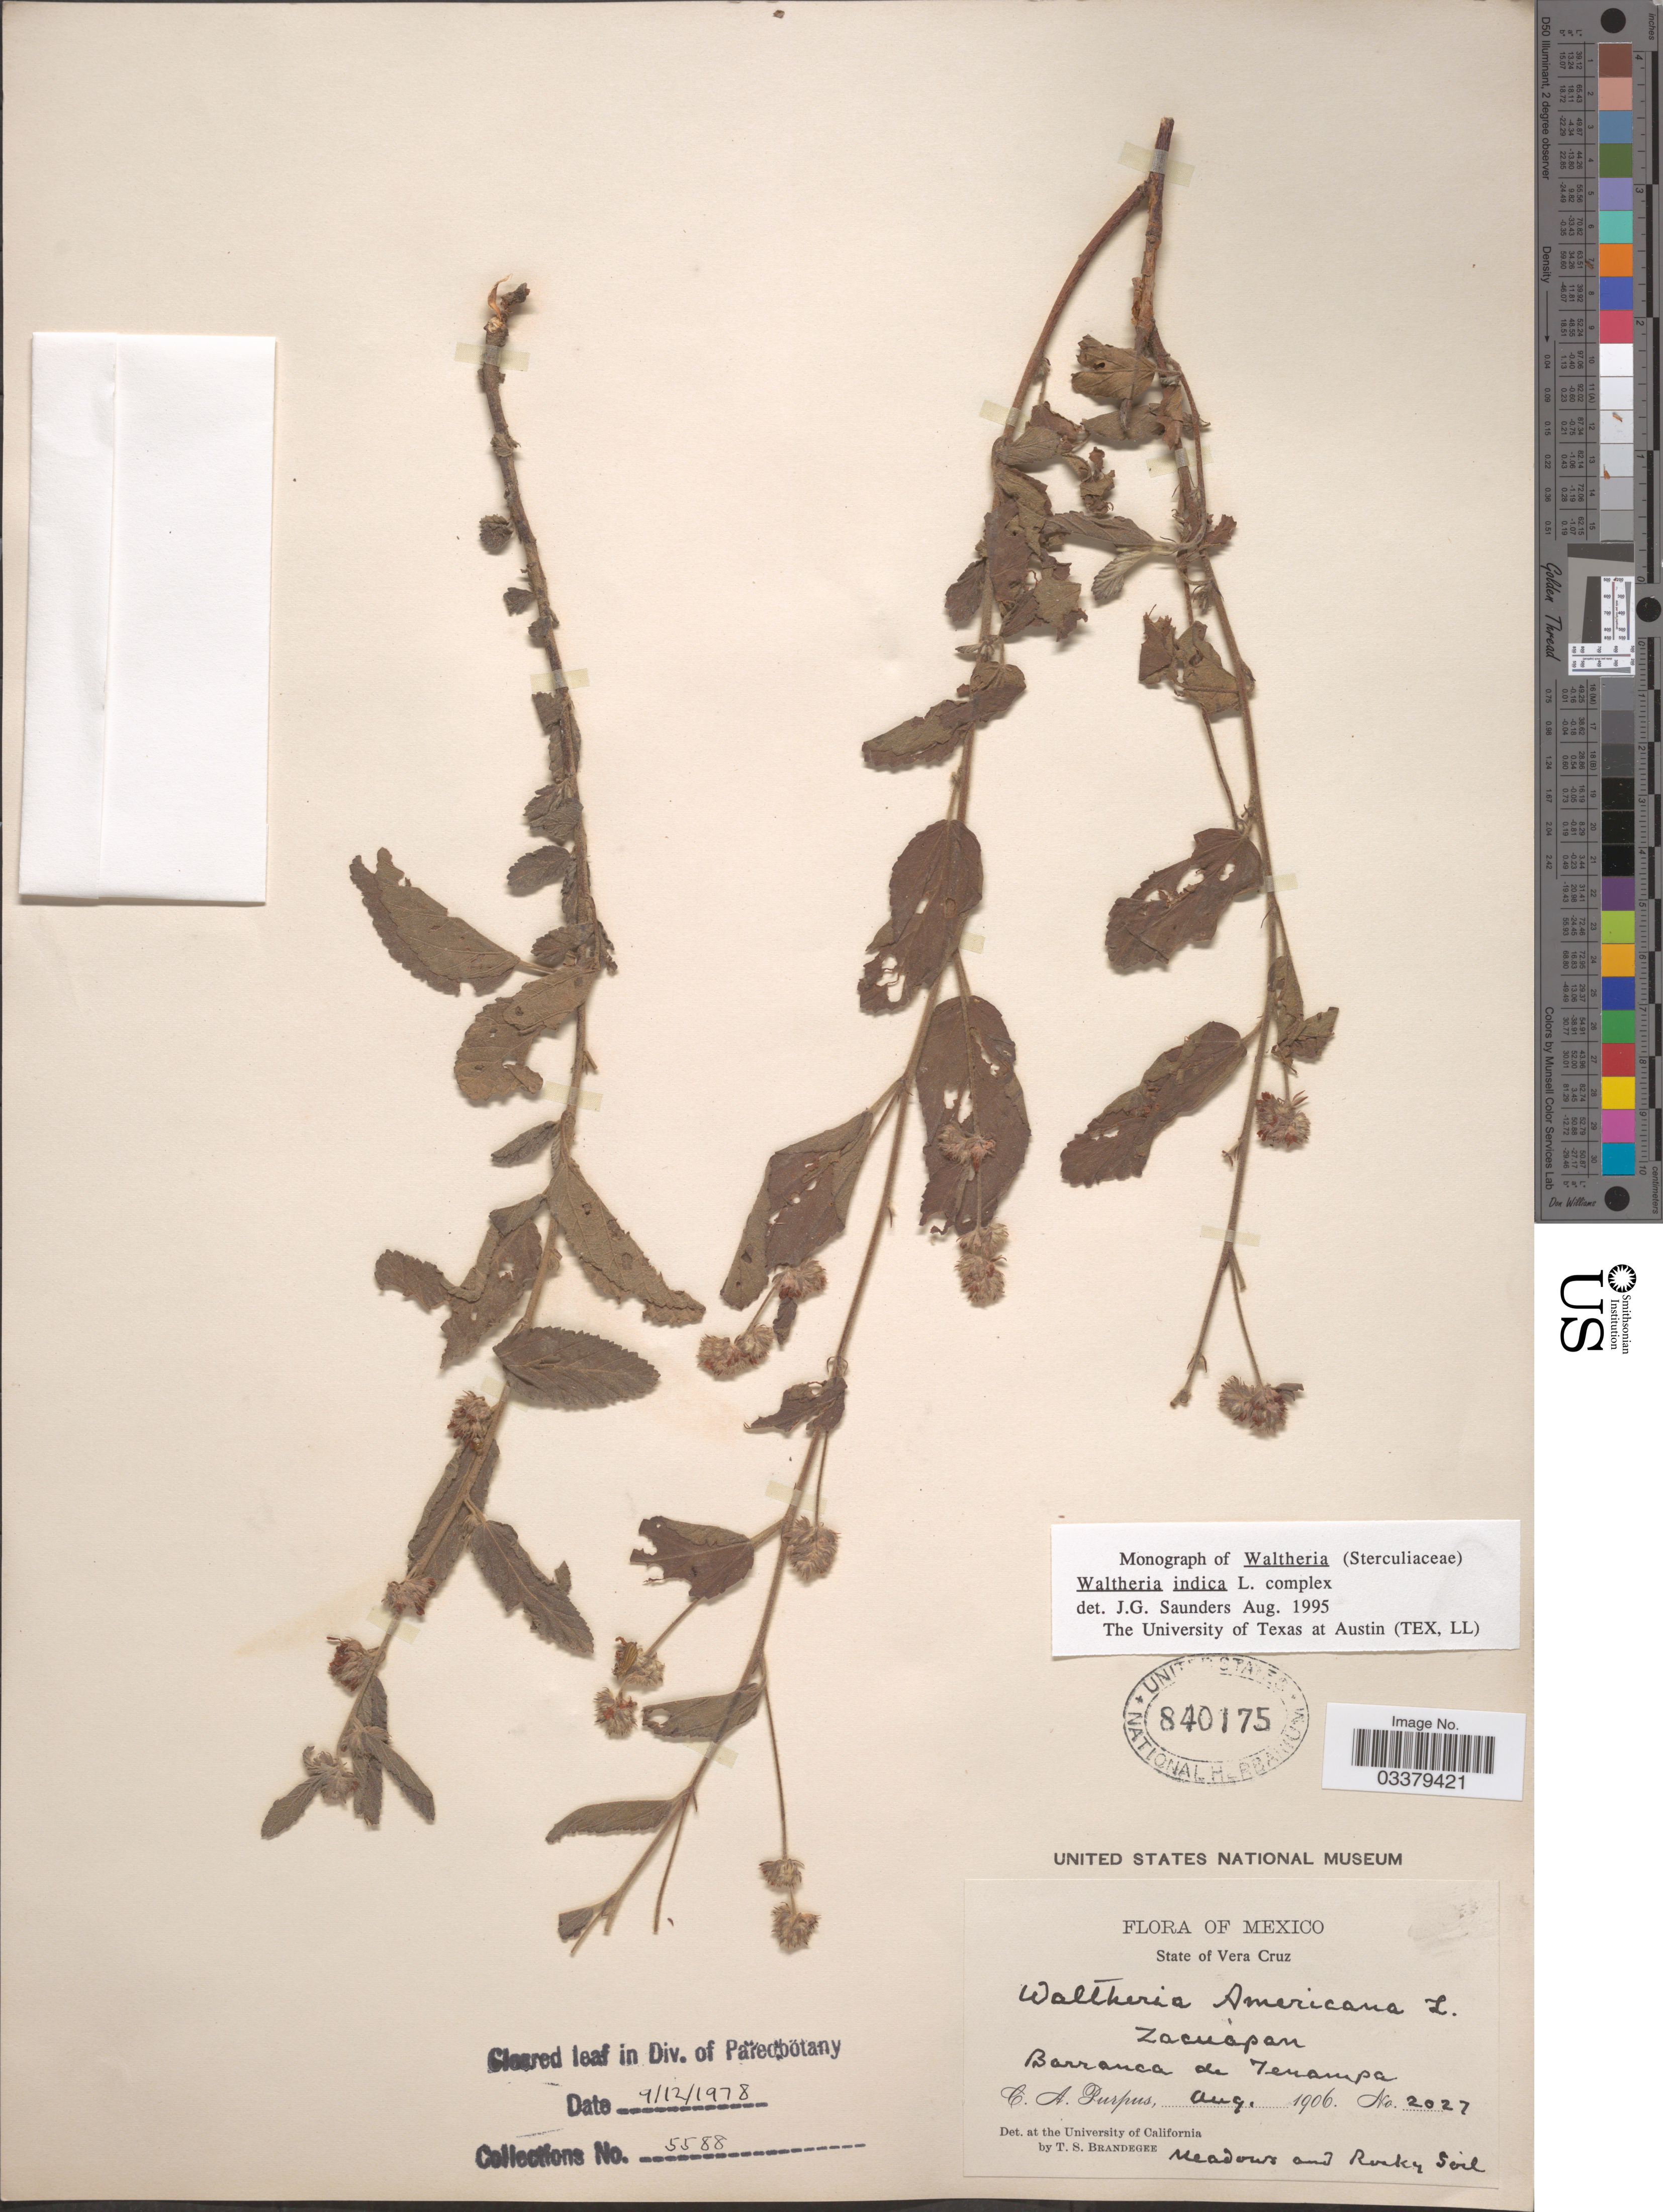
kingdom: Plantae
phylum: Tracheophyta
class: Magnoliopsida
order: Malvales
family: Malvaceae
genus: Waltheria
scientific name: Waltheria indica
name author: L.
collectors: C. A. Purpus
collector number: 2027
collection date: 1906-08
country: Mexico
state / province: Veracruz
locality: State of Vera Cruz. Zacuàpan. Barranca de Tenampa.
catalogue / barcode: US 840175